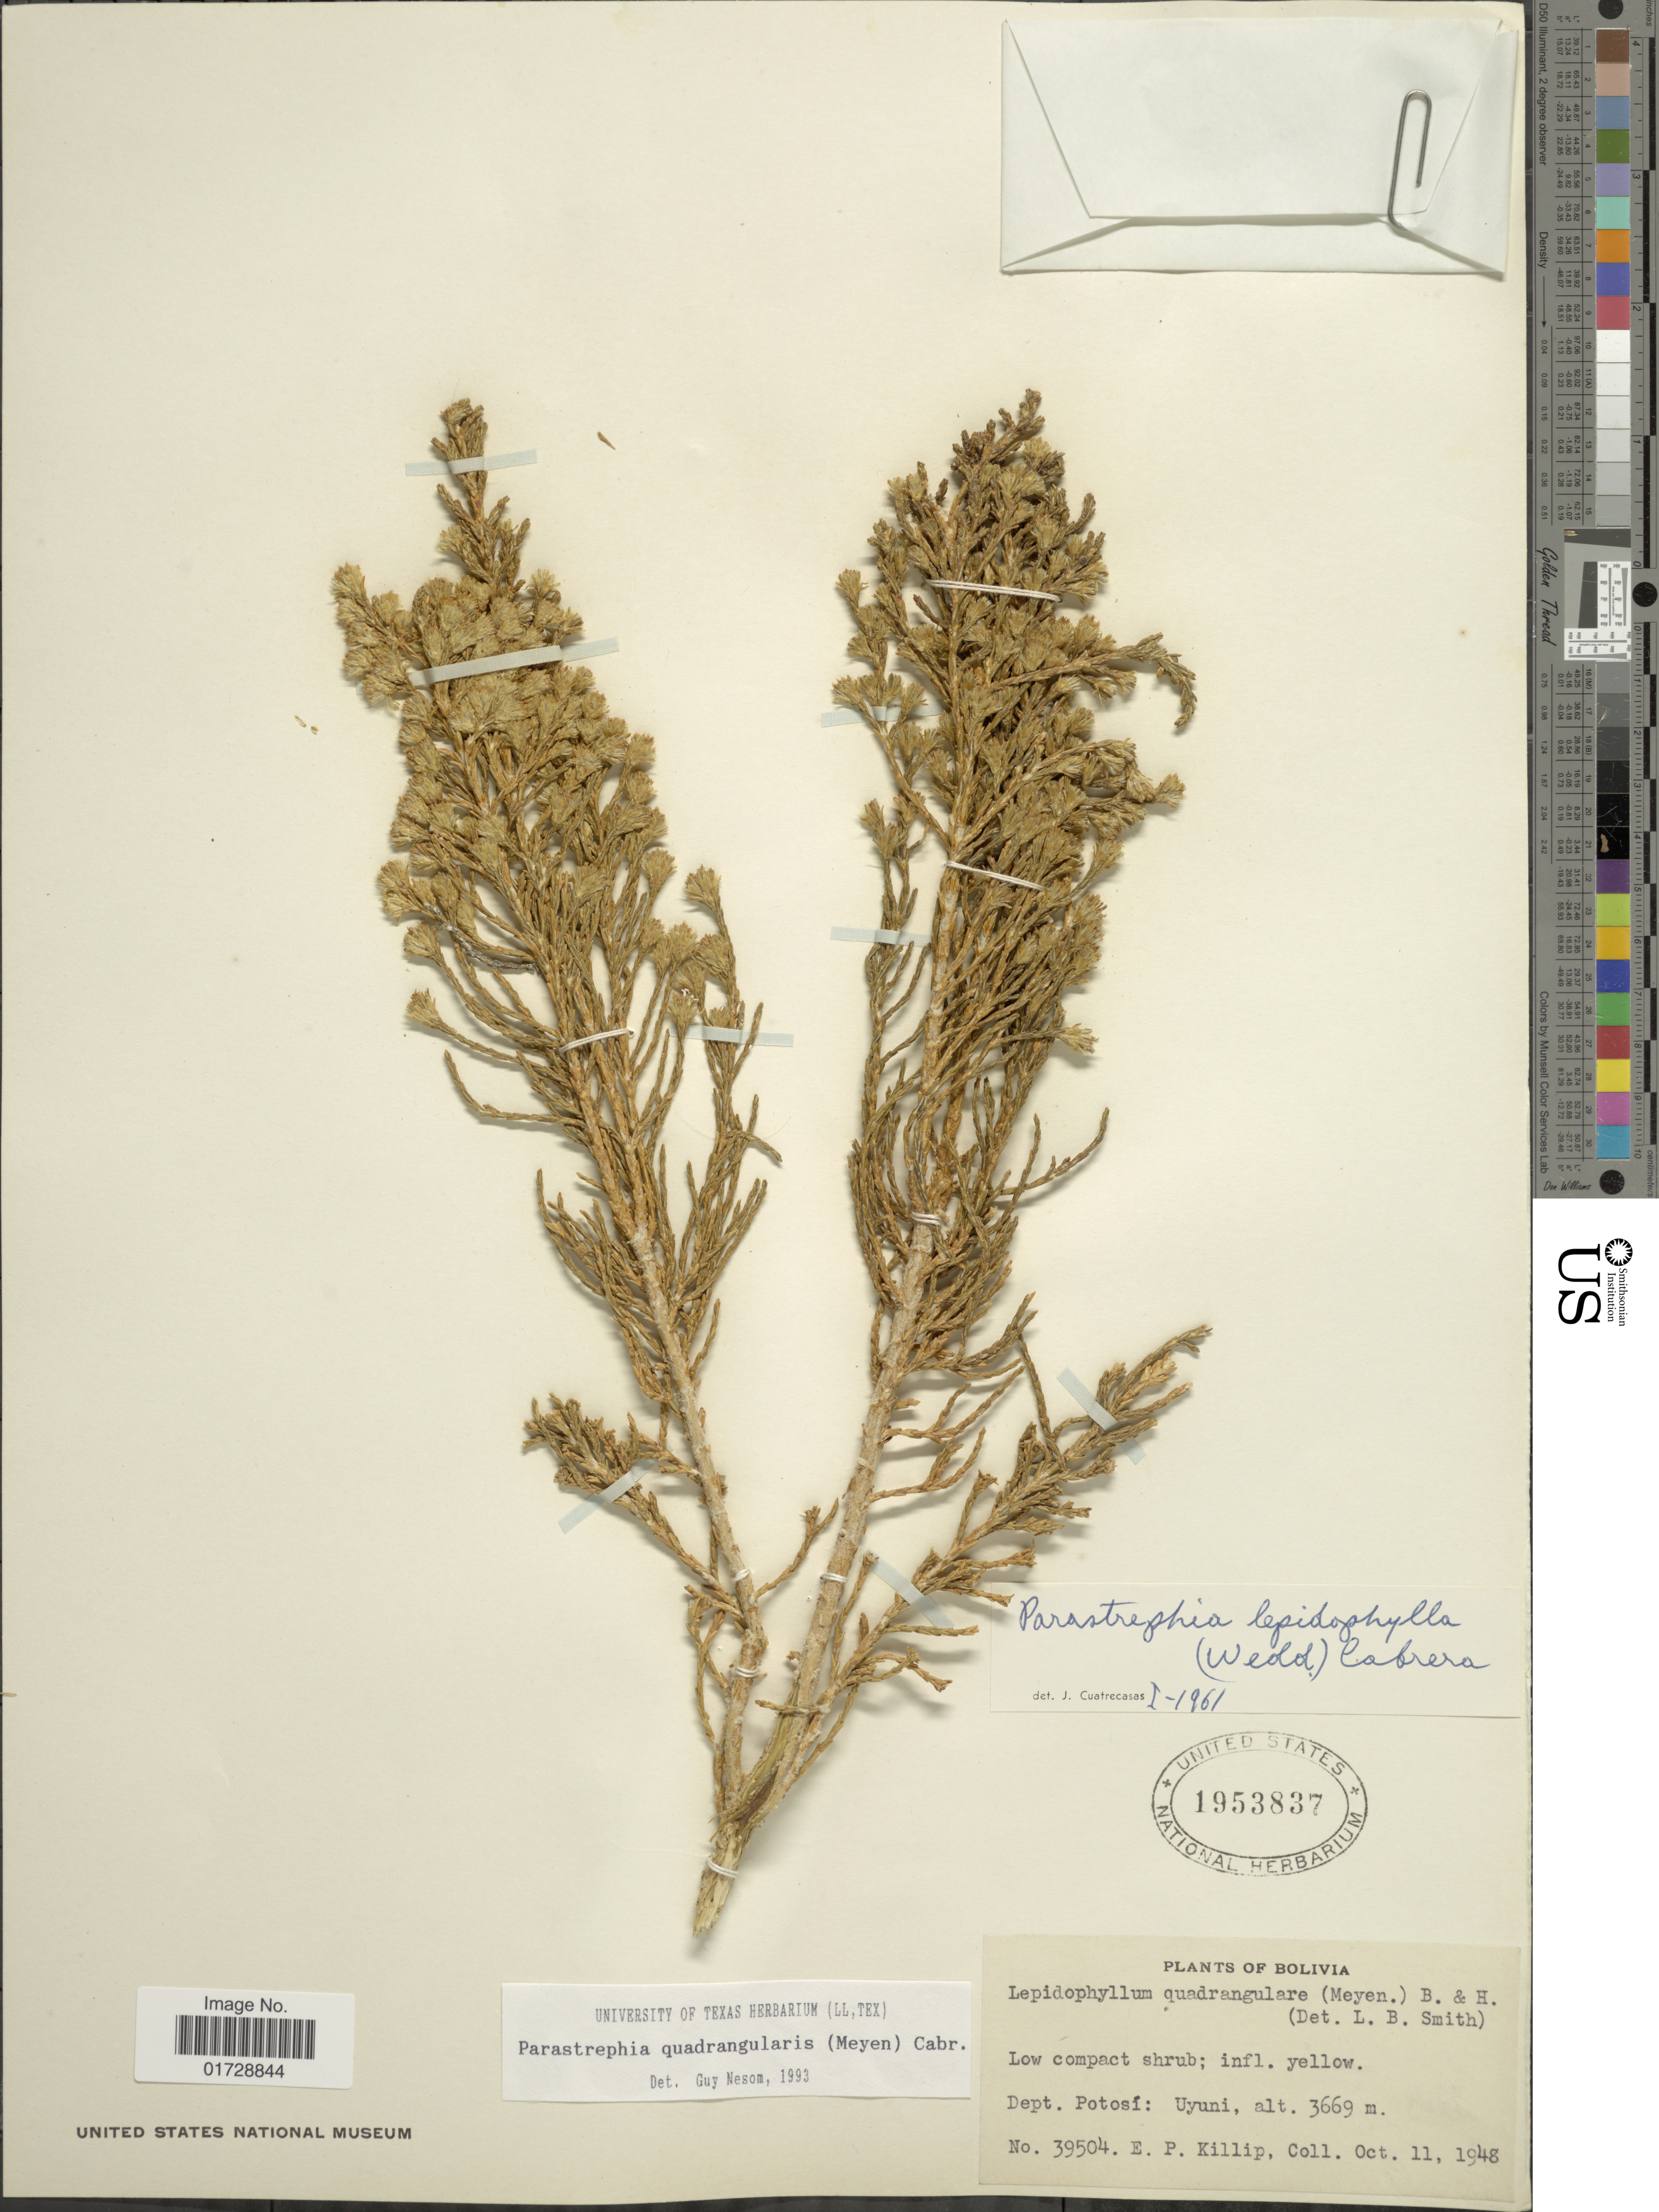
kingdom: Plantae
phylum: Tracheophyta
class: Magnoliopsida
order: Asterales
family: Asteraceae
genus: Parastrephia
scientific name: Parastrephia quadrangularis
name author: (Meyen) Cabrera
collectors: E. P. Killip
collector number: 39504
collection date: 1948-10-11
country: Bolivia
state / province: Potosi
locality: Uyuni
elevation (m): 3669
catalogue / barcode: US 1953837